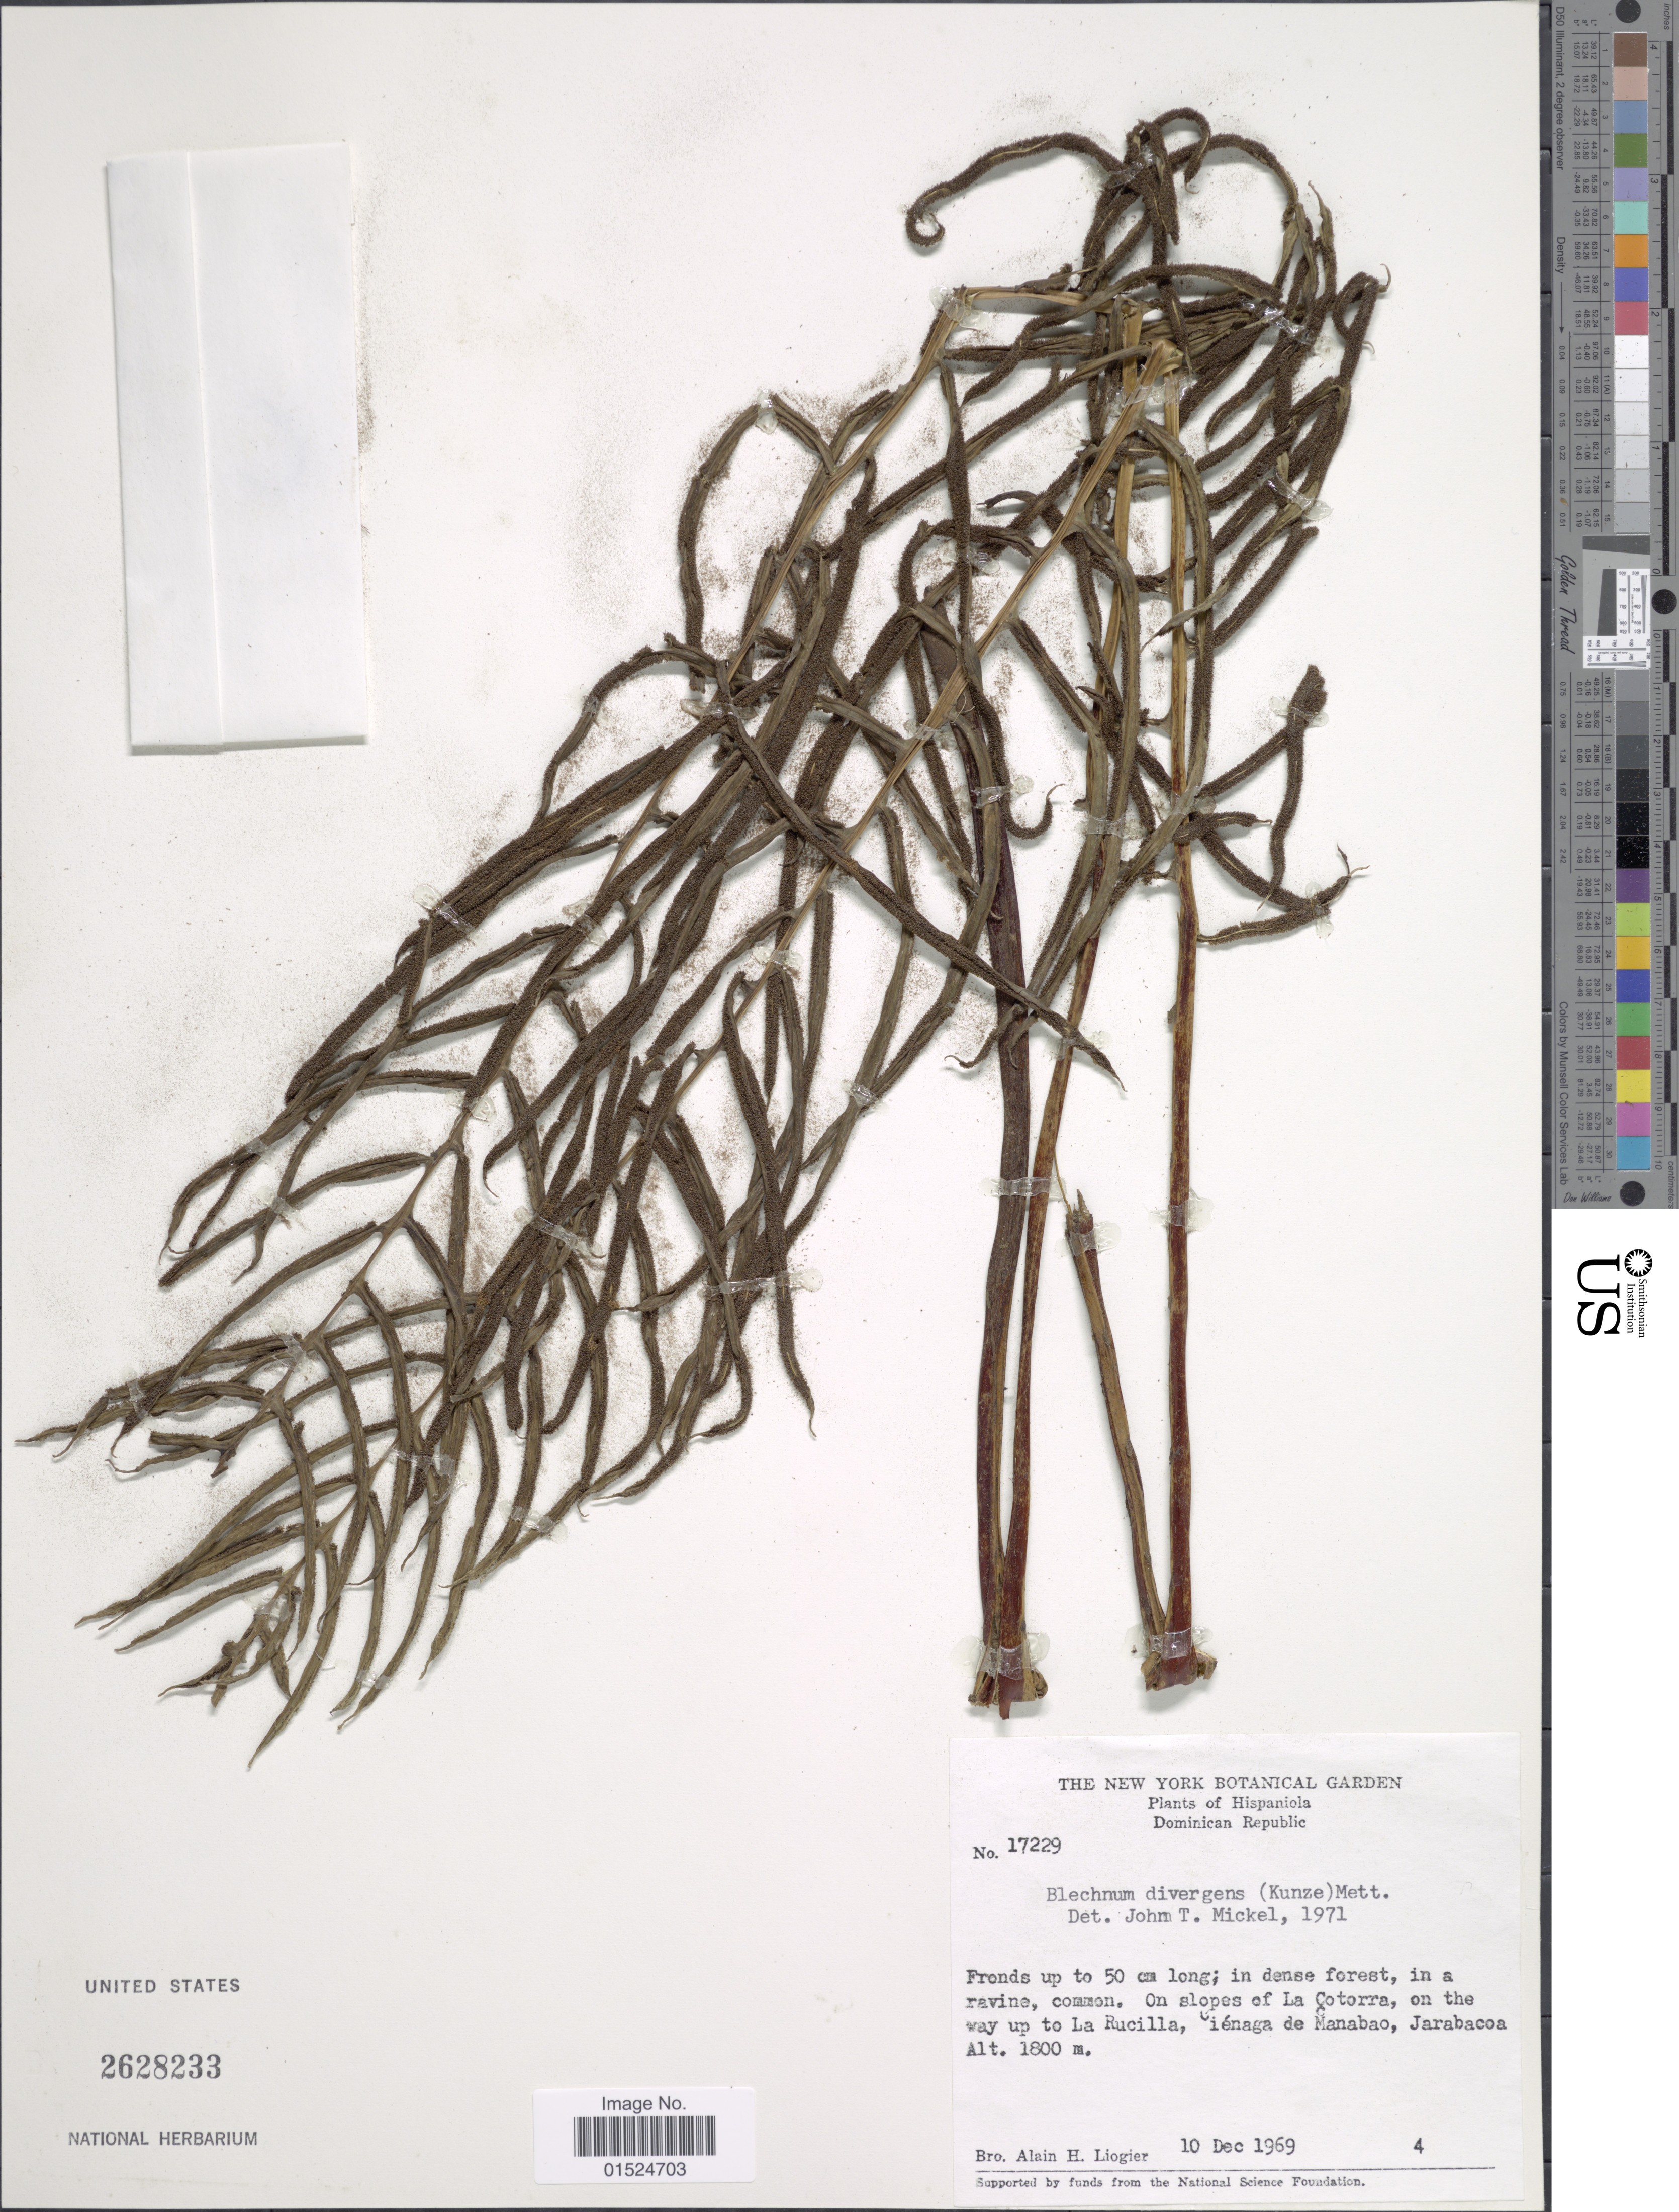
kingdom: Plantae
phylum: Tracheophyta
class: Polypodiopsida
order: Polypodiales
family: Blechnaceae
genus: Blechnum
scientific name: Blechnum divergens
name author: (Kunze) Mett.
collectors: A. H. Liogier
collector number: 17229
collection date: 1969-12-10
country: Dominican Republic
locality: Hispaniola, on slopes of La Cotorra, on the way up to La Rucilla, Gienaga de Manabao, Jarabacoa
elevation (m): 1800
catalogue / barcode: US 2628233